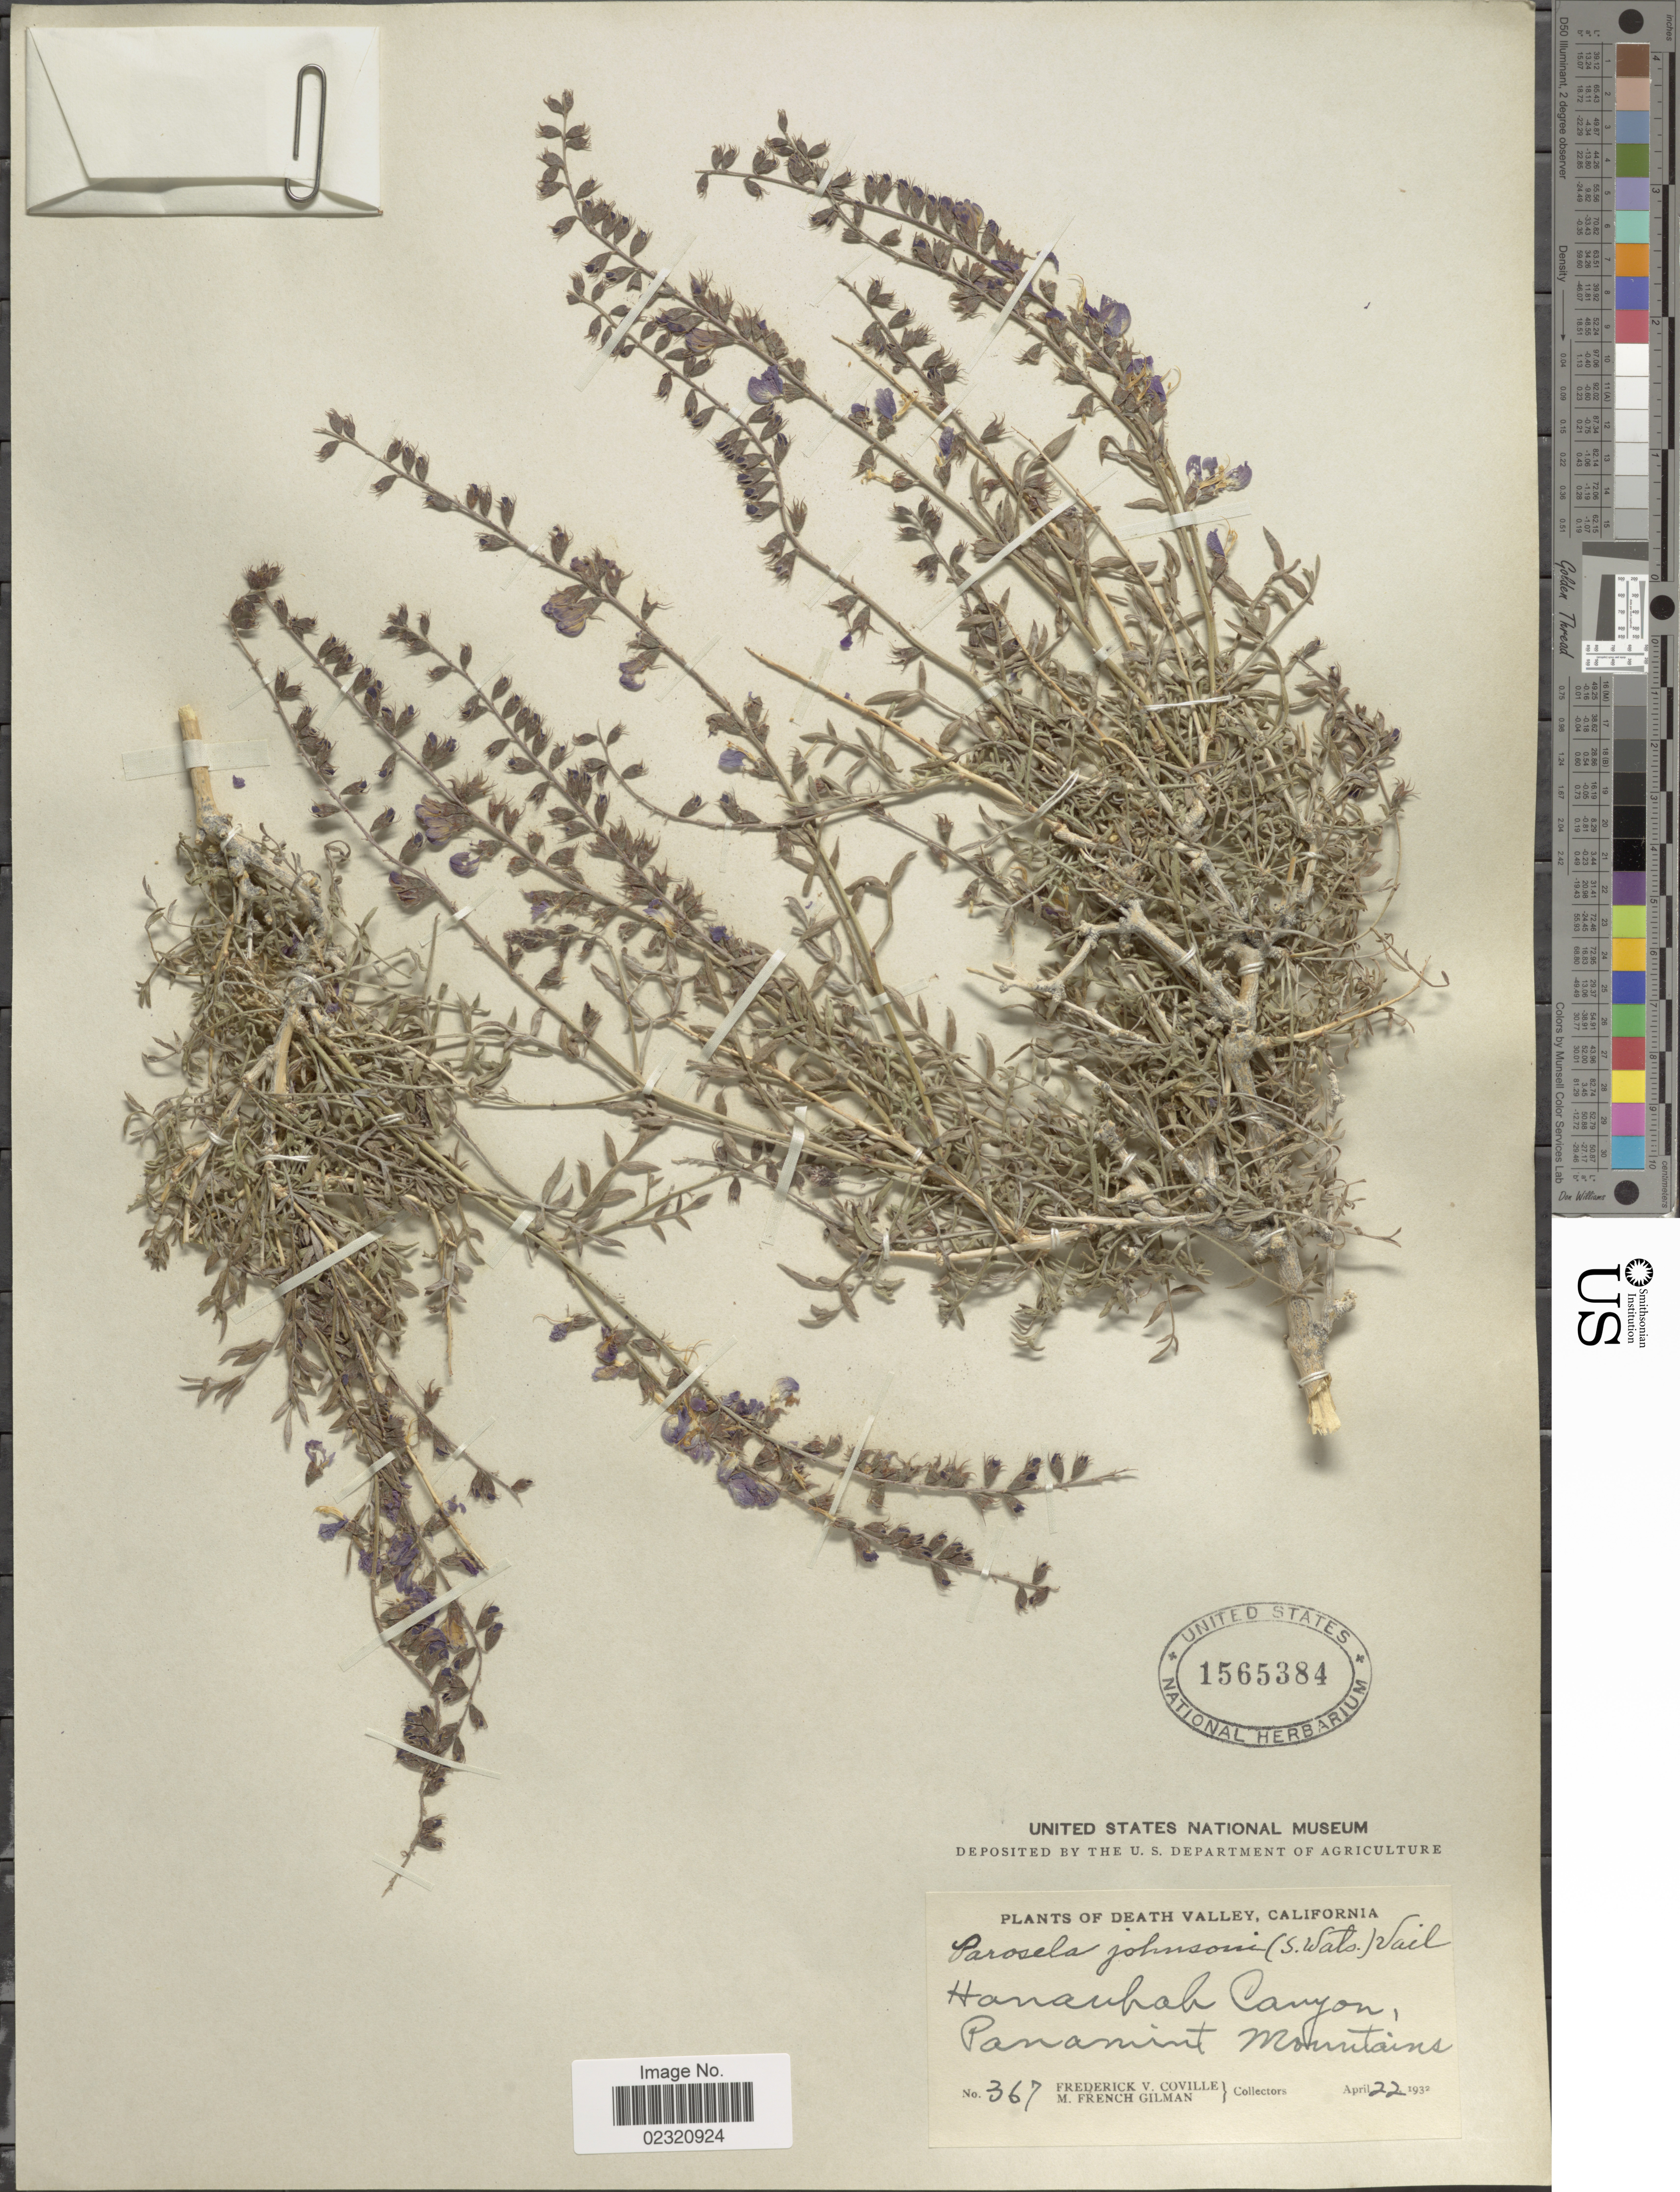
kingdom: Plantae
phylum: Tracheophyta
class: Magnoliopsida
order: Fabales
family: Fabaceae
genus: Psorothamnus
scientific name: Psorothamnus fremontii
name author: (Torr. ex A. Gray) Barneby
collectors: F. V. Coville & M. F. Gilman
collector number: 367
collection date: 1932-04-22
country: United States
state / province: California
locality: Death Valley, Hanaupah Canyon, Panamint Mountains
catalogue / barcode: US 1565384